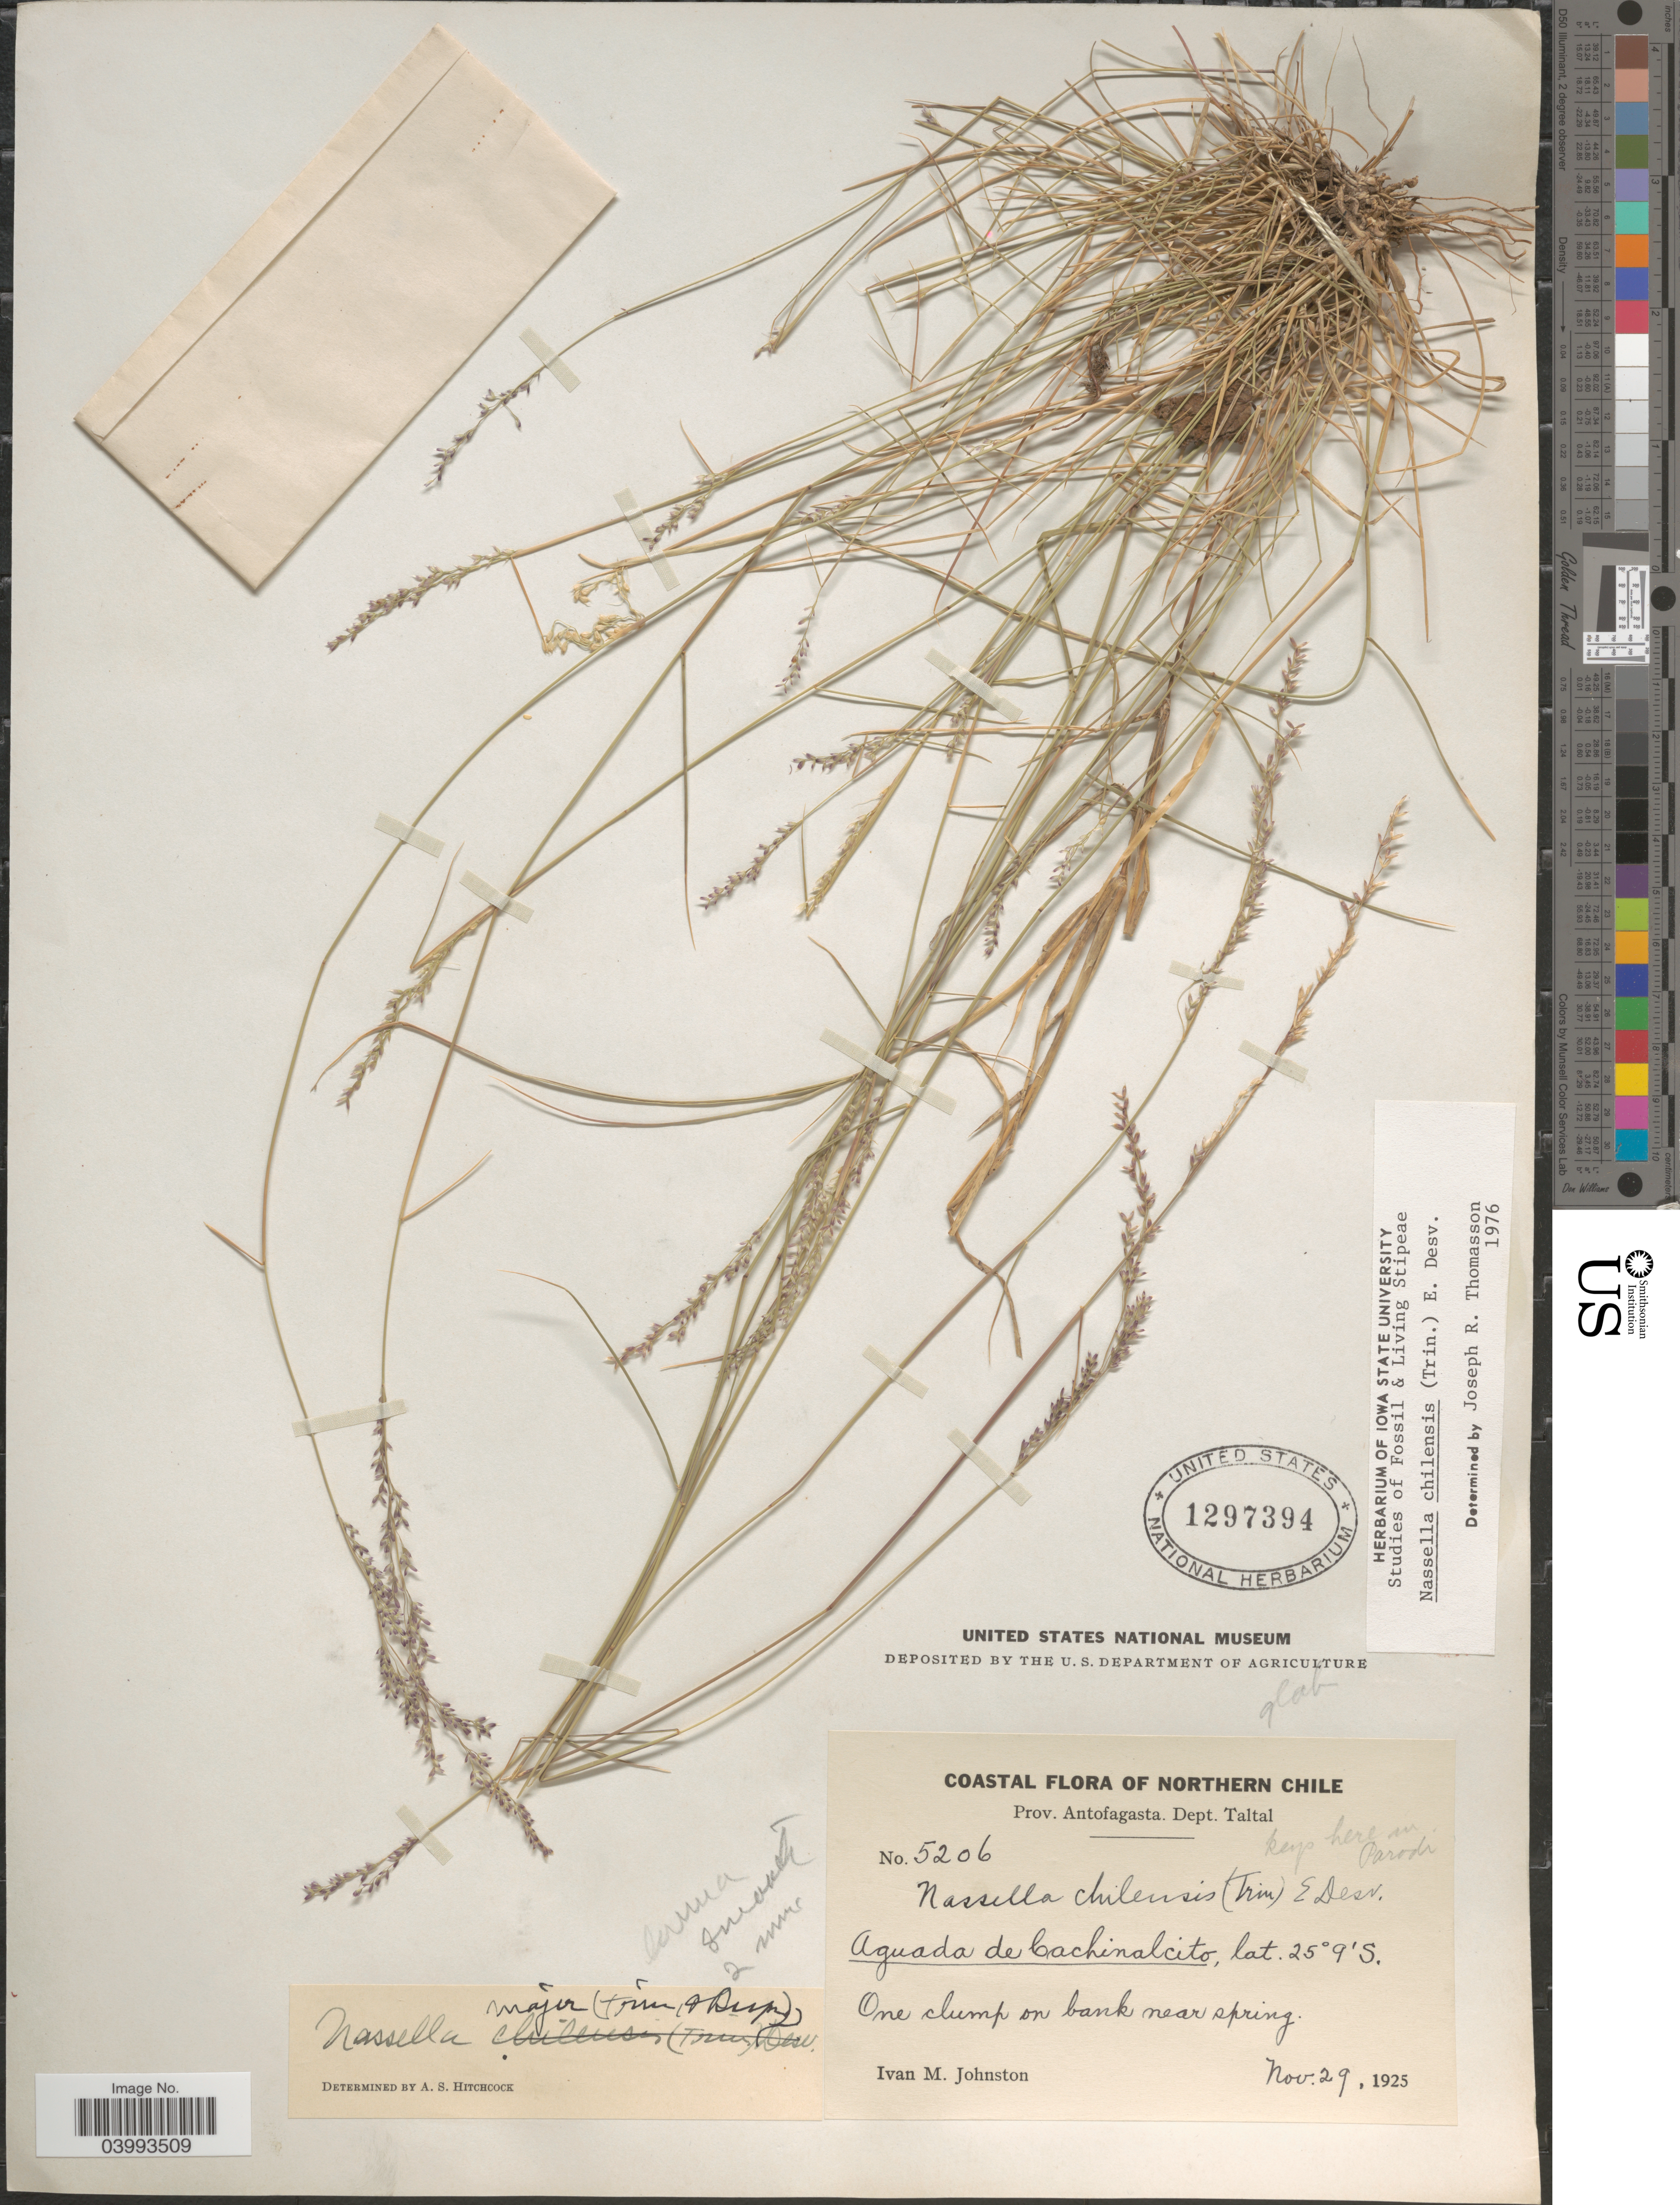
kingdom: Plantae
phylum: Tracheophyta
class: Liliopsida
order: Poales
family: Poaceae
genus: Nassella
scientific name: Nassella chilensis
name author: (Trin.) É. Desv.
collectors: I.M. Johnston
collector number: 5206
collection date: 1925-11-29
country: Chile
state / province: Antofagasta (II)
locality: Northern Chile. Dept. Taltal. Aguada de Cachinalcito.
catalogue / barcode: US 1297394